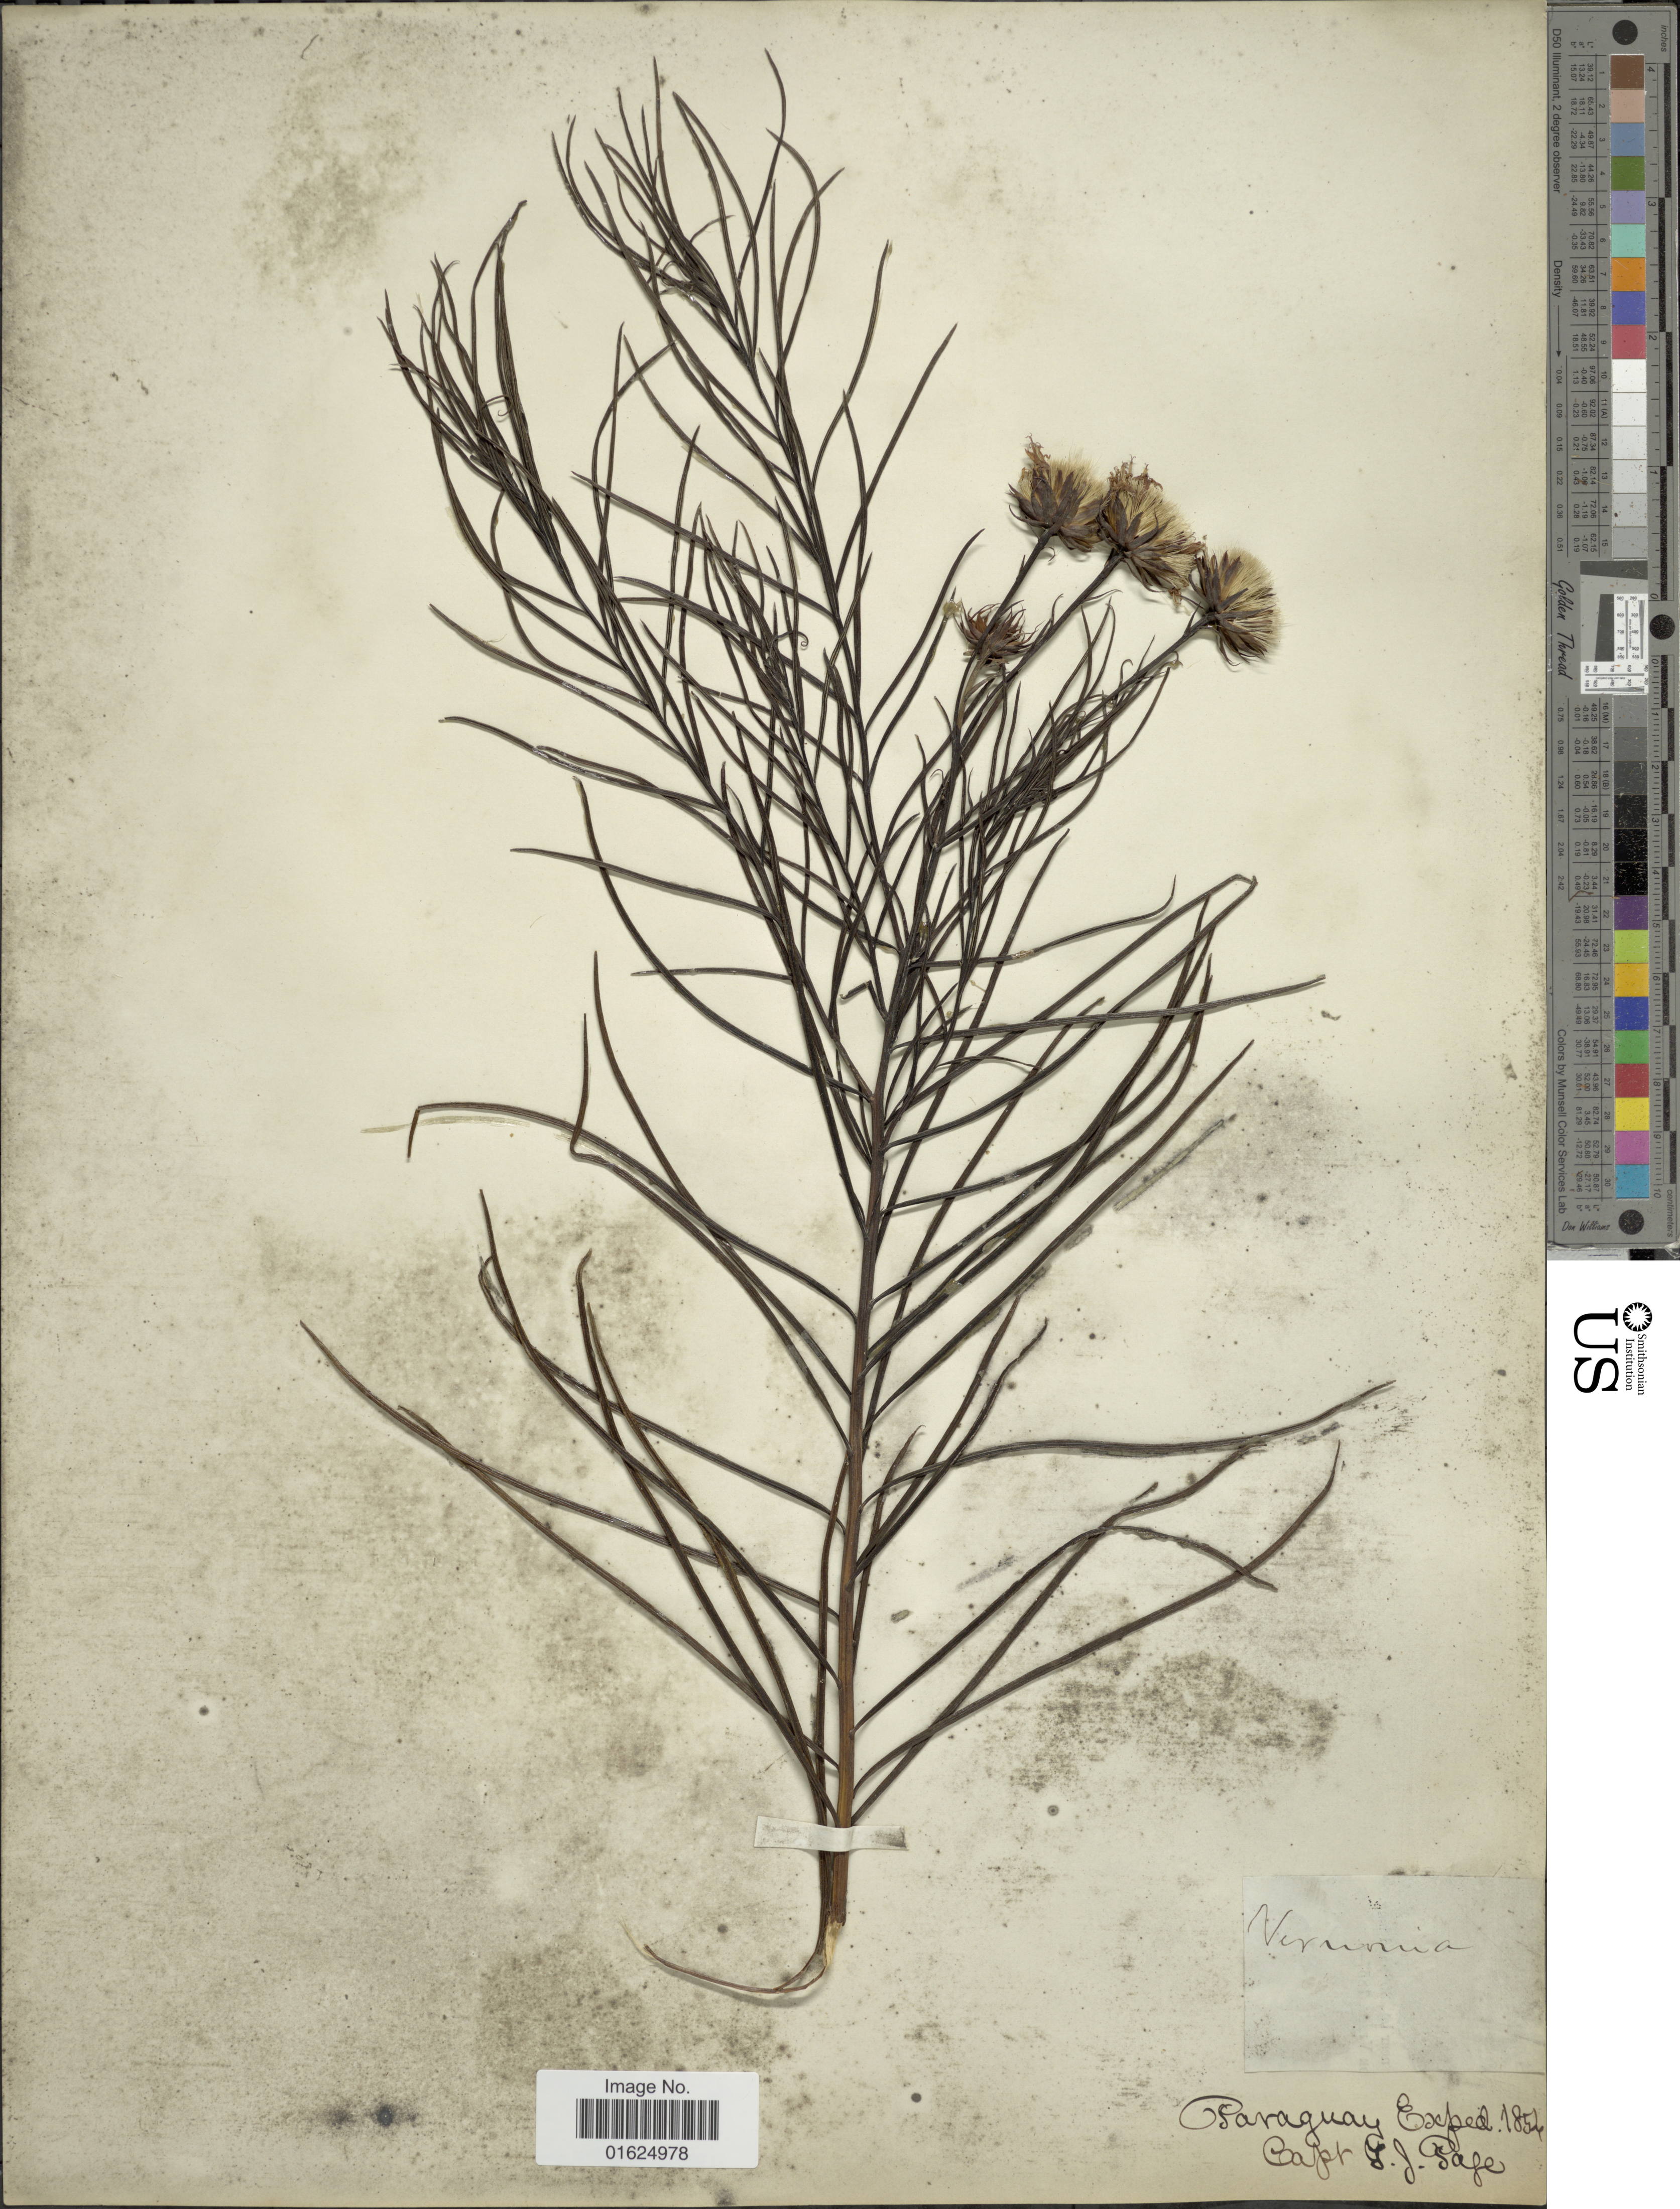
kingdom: Plantae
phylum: Tracheophyta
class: Magnoliopsida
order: Asterales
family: Asteraceae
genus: Vernonanthura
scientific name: Vernonanthura loretensis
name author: (Hieron.) H. Rob.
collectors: T. J. Page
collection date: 1854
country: Paraguay